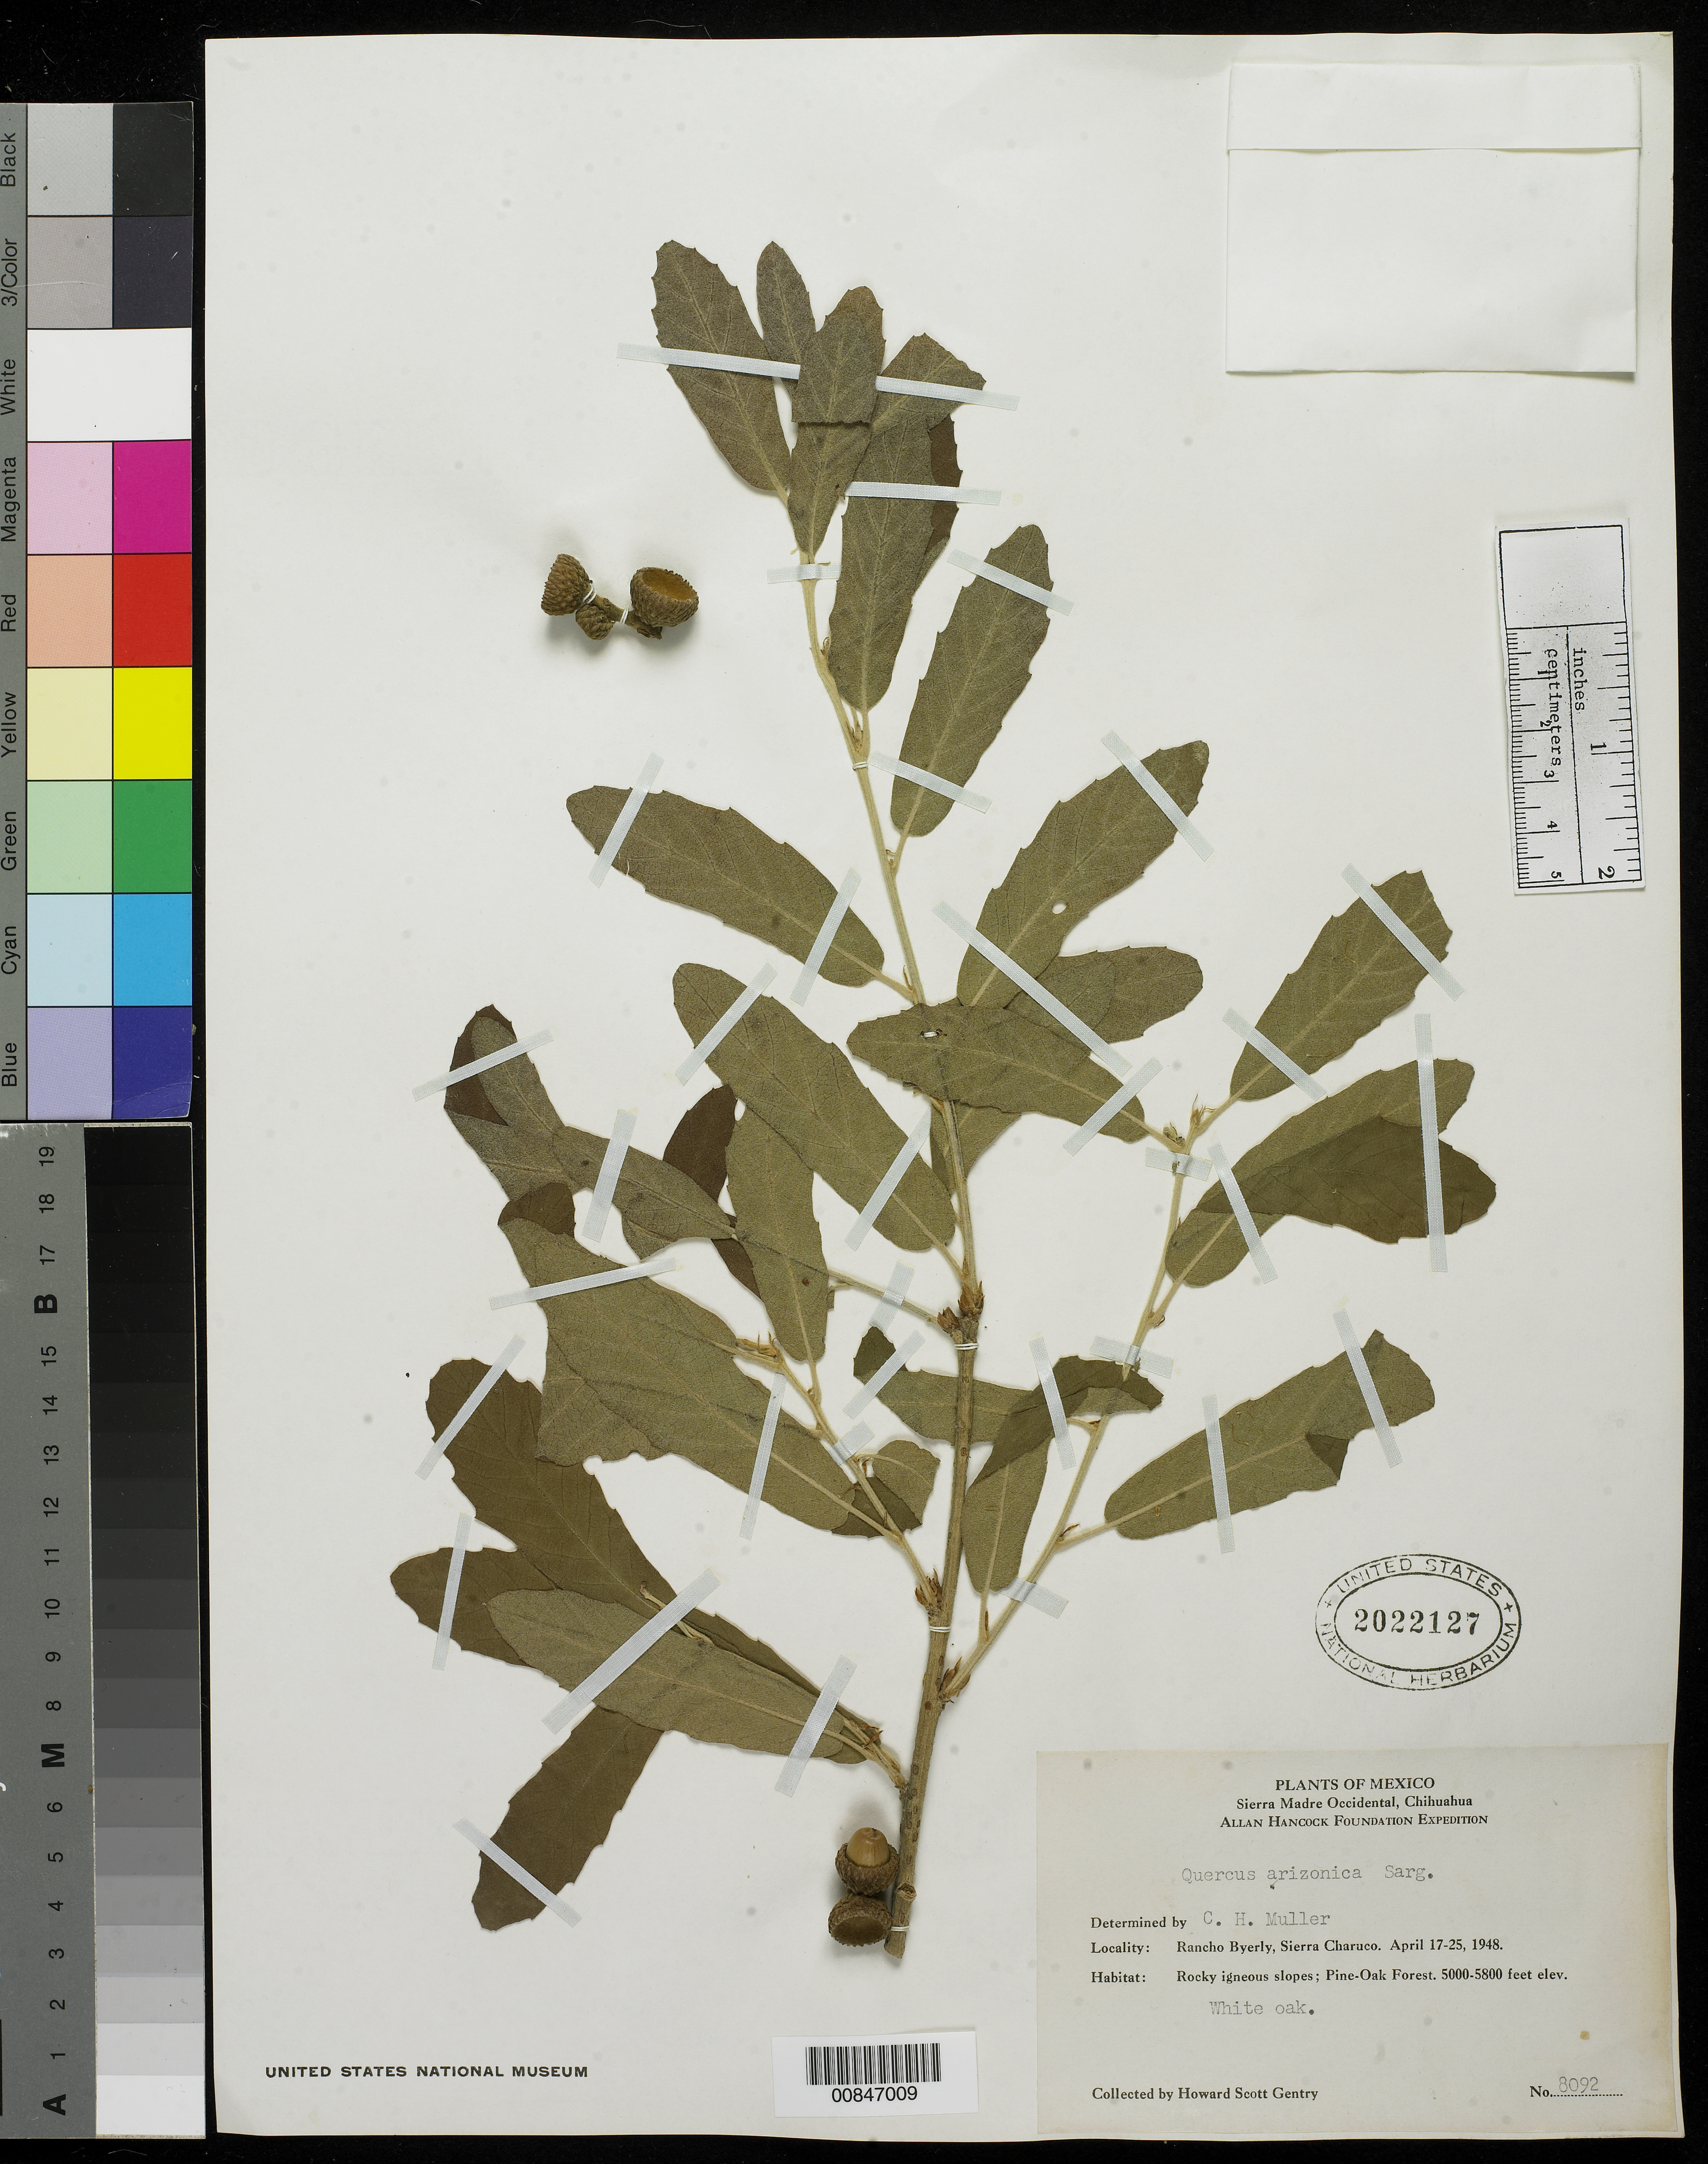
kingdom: Plantae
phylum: Tracheophyta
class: Magnoliopsida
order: Fagales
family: Fagaceae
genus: Quercus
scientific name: Quercus arizonica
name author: Sarg.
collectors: H. S. Gentry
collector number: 8092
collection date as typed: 17 Apr 1948 to 25 Apr 1948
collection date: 1948-04-17/1948-04-25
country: Mexico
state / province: Chihuahua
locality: Ranchio Byerly, Sierra Charuco.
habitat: Rocky igneous slopes; Pine-Oak Forest.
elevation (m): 1524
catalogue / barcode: US 2022127